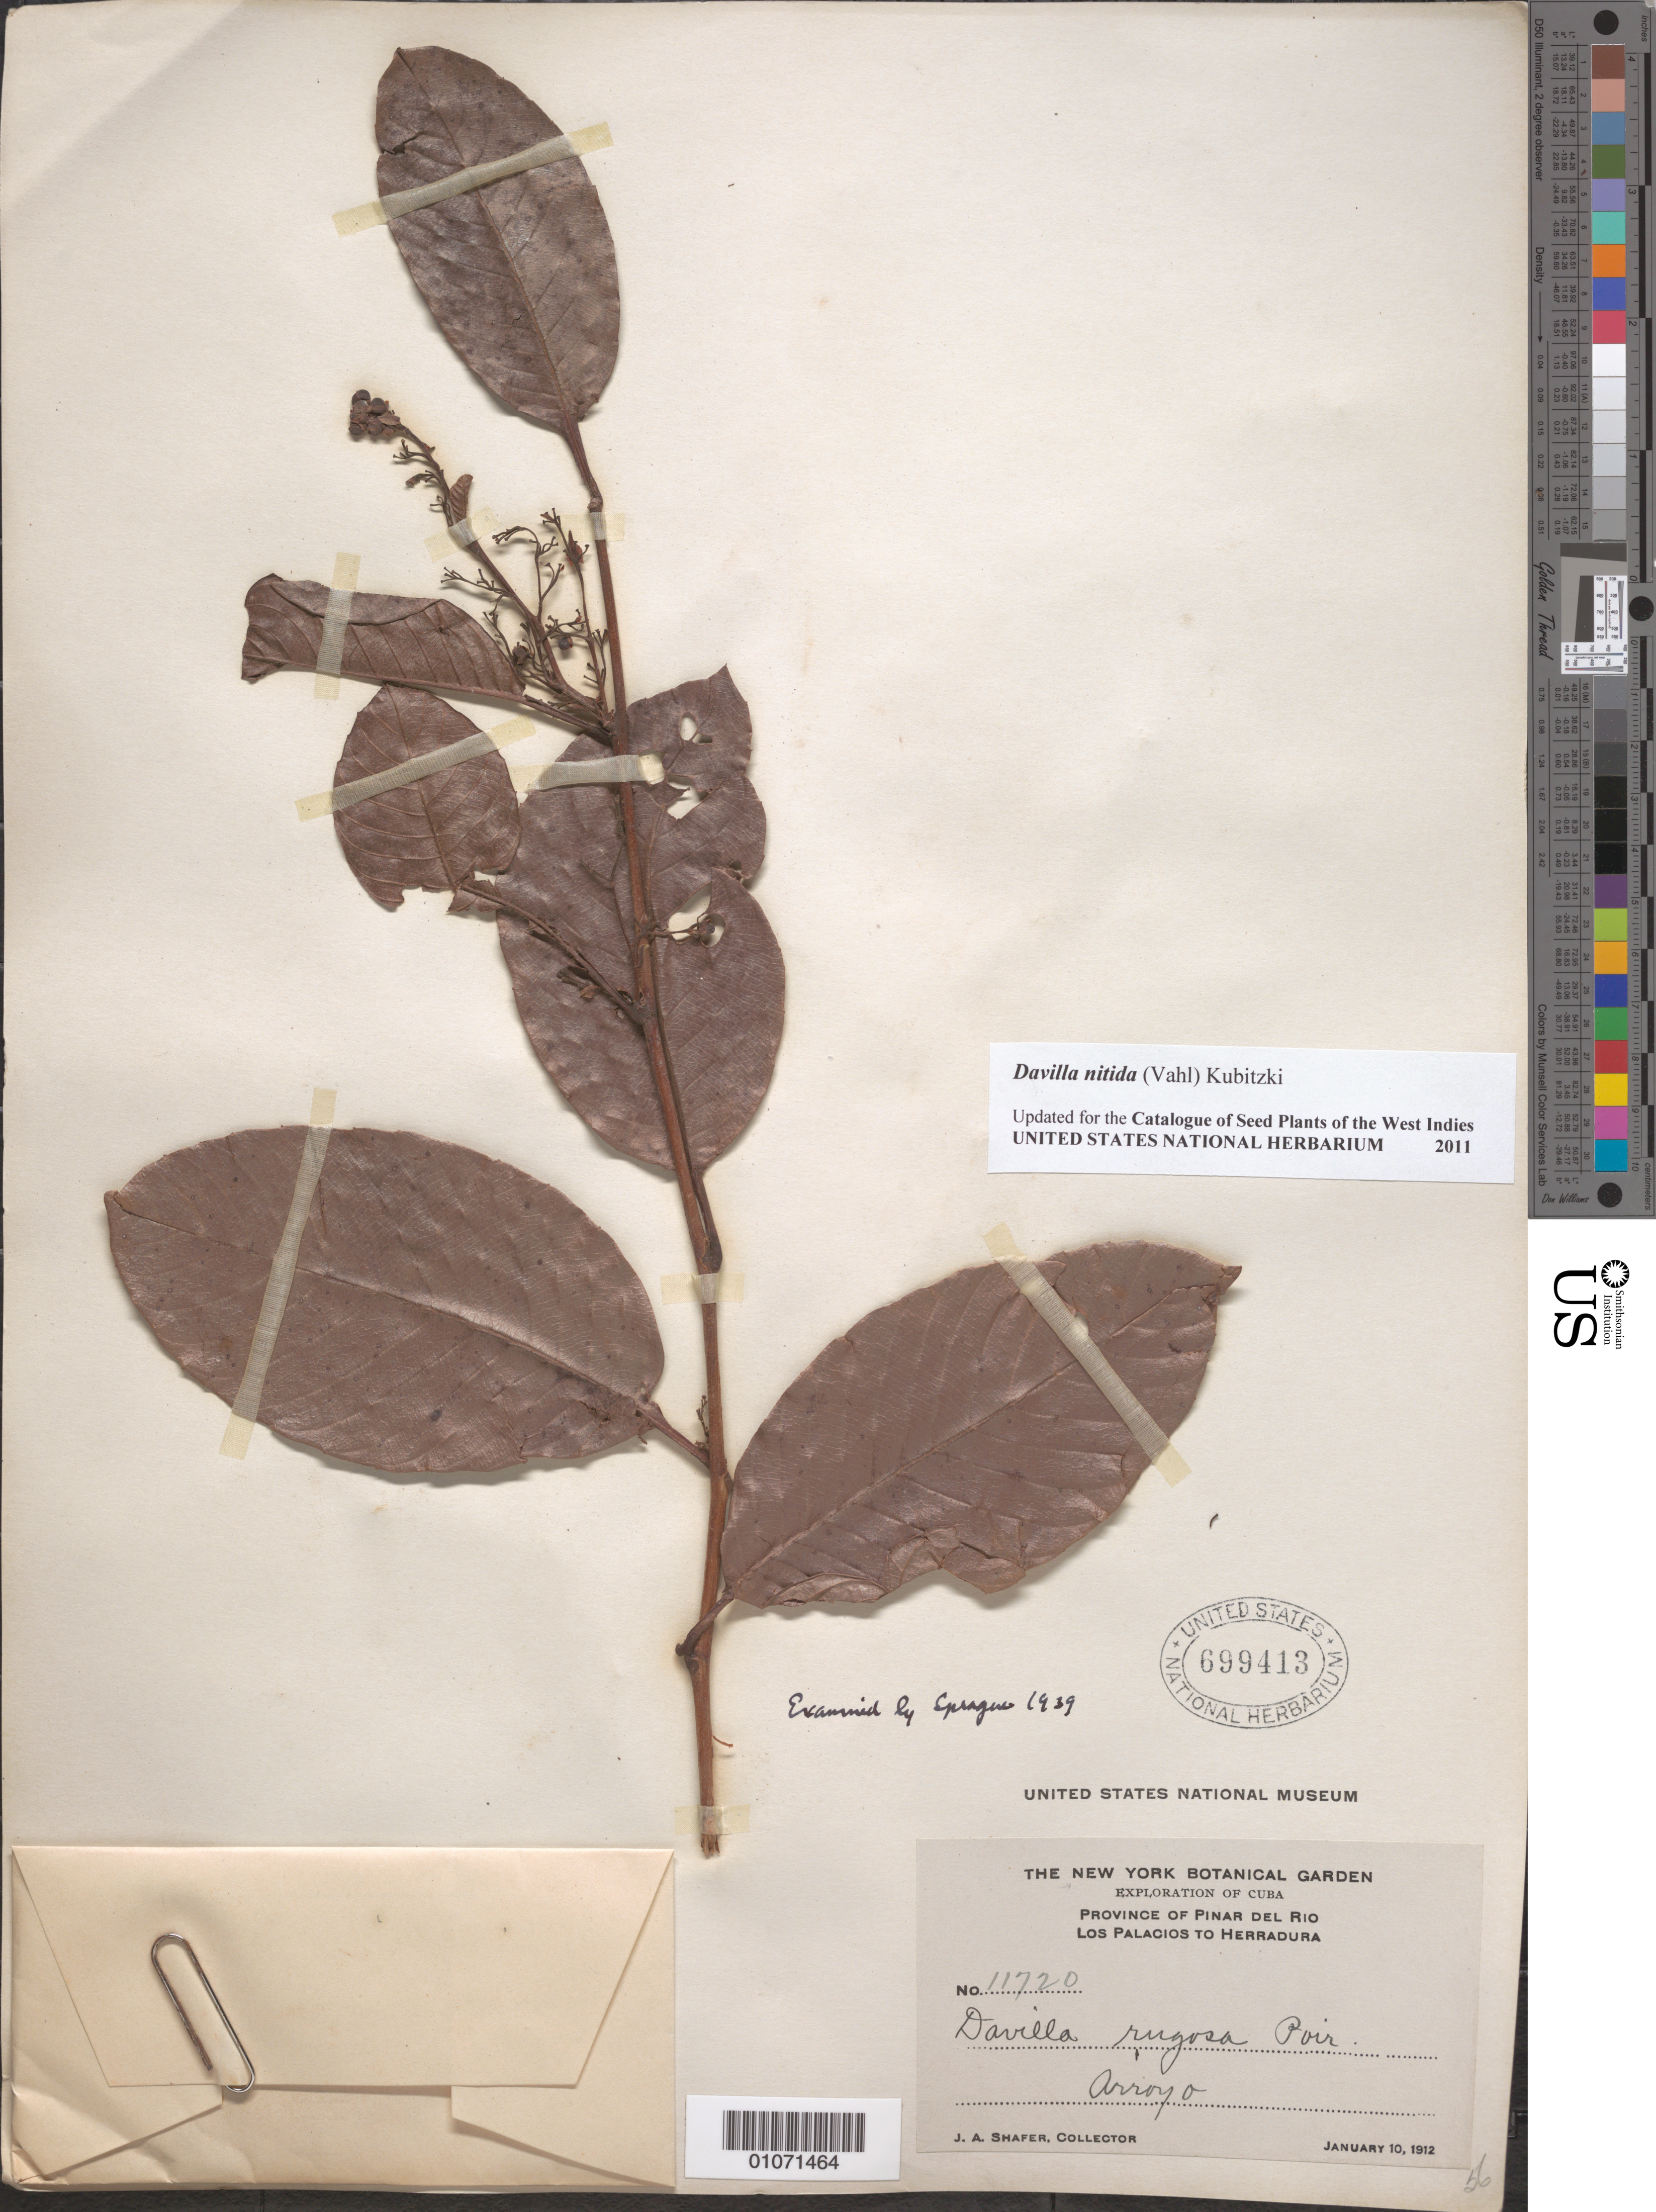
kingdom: Plantae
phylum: Tracheophyta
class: Magnoliopsida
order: Dilleniales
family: Dilleniaceae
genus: Davilla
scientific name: Davilla nitida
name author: (Vahl) Kubitzki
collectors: J. A. Shafer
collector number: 11720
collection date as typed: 10 Jan 1912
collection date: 1912-01-10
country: Cuba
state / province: Pinar del Río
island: Cuba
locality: Los Palacios to Herradura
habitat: Arroyo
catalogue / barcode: US 699413